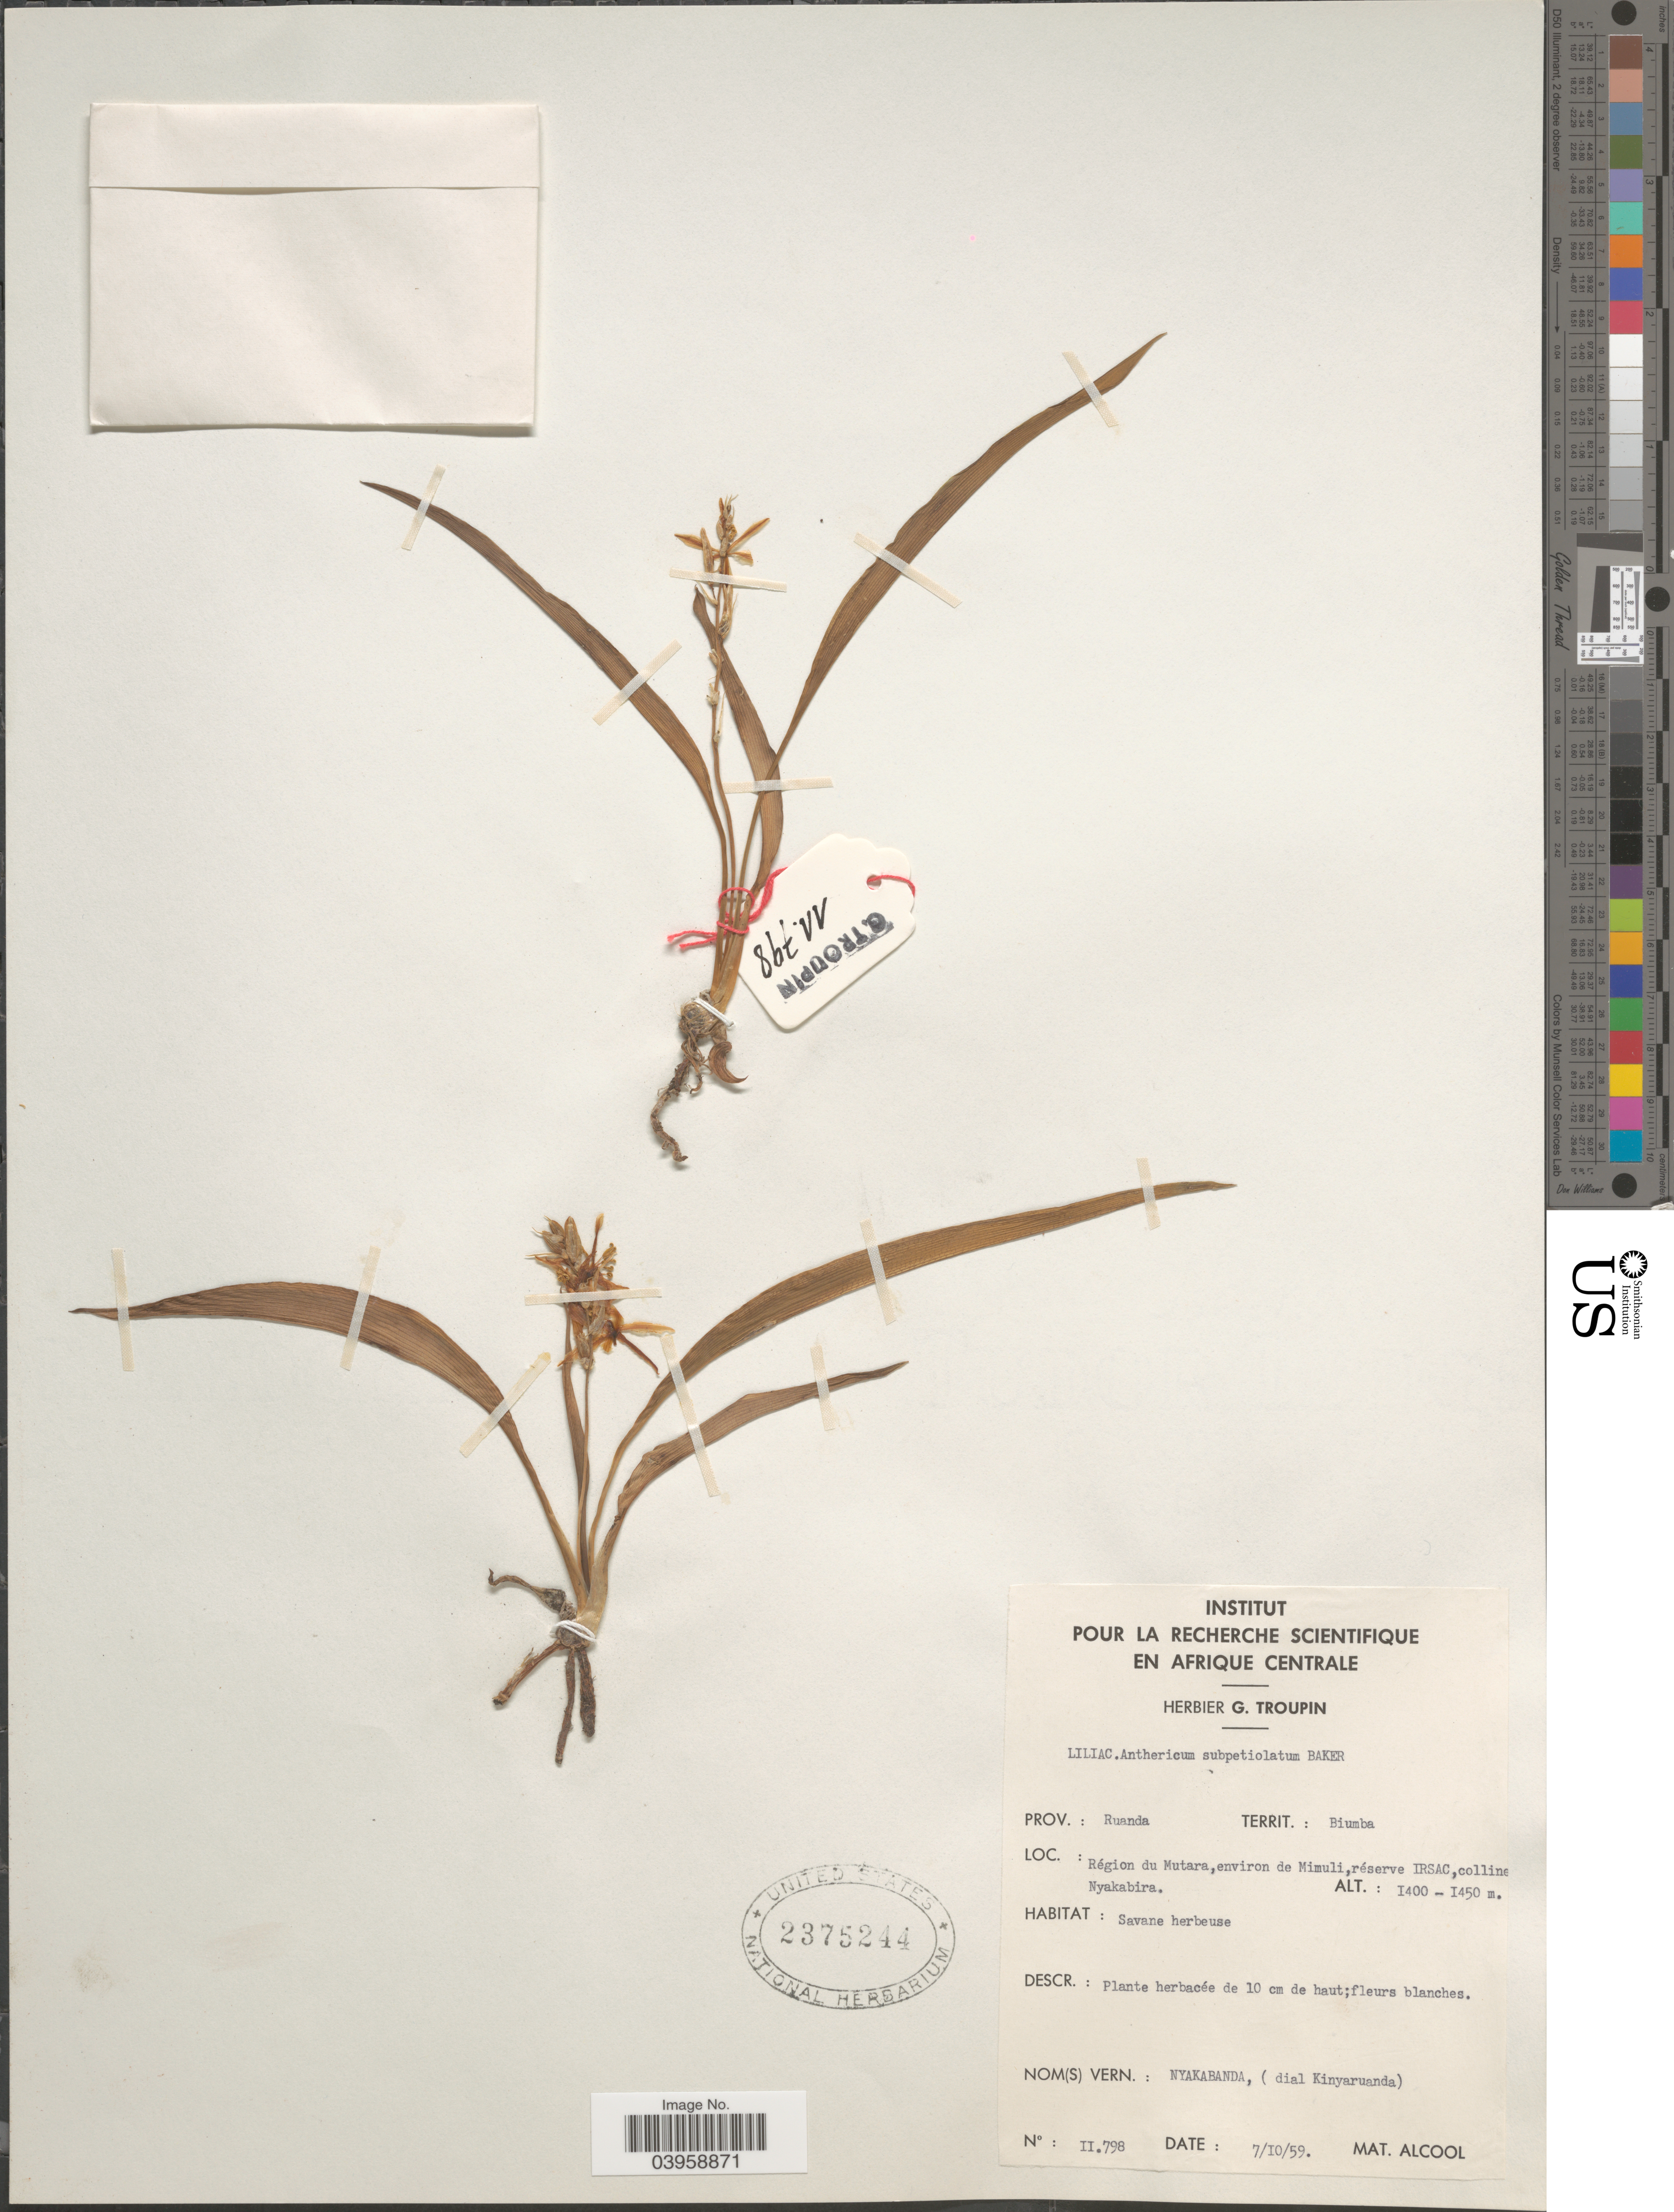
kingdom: Plantae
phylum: Tracheophyta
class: Liliopsida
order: Asparagales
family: Asparagaceae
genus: Anthericum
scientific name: Anthericum subpetiolatum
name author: Baker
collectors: G. Troupin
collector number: II.798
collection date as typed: Transcribed d/m/y: 7/10/59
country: Rwanda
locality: Prov.: Ruanda. Territ.: Biumba. Région du Mutara, environ de Mimuli, réserve IRSAC, colline Nyakabira.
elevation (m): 1400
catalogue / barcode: US 2375244